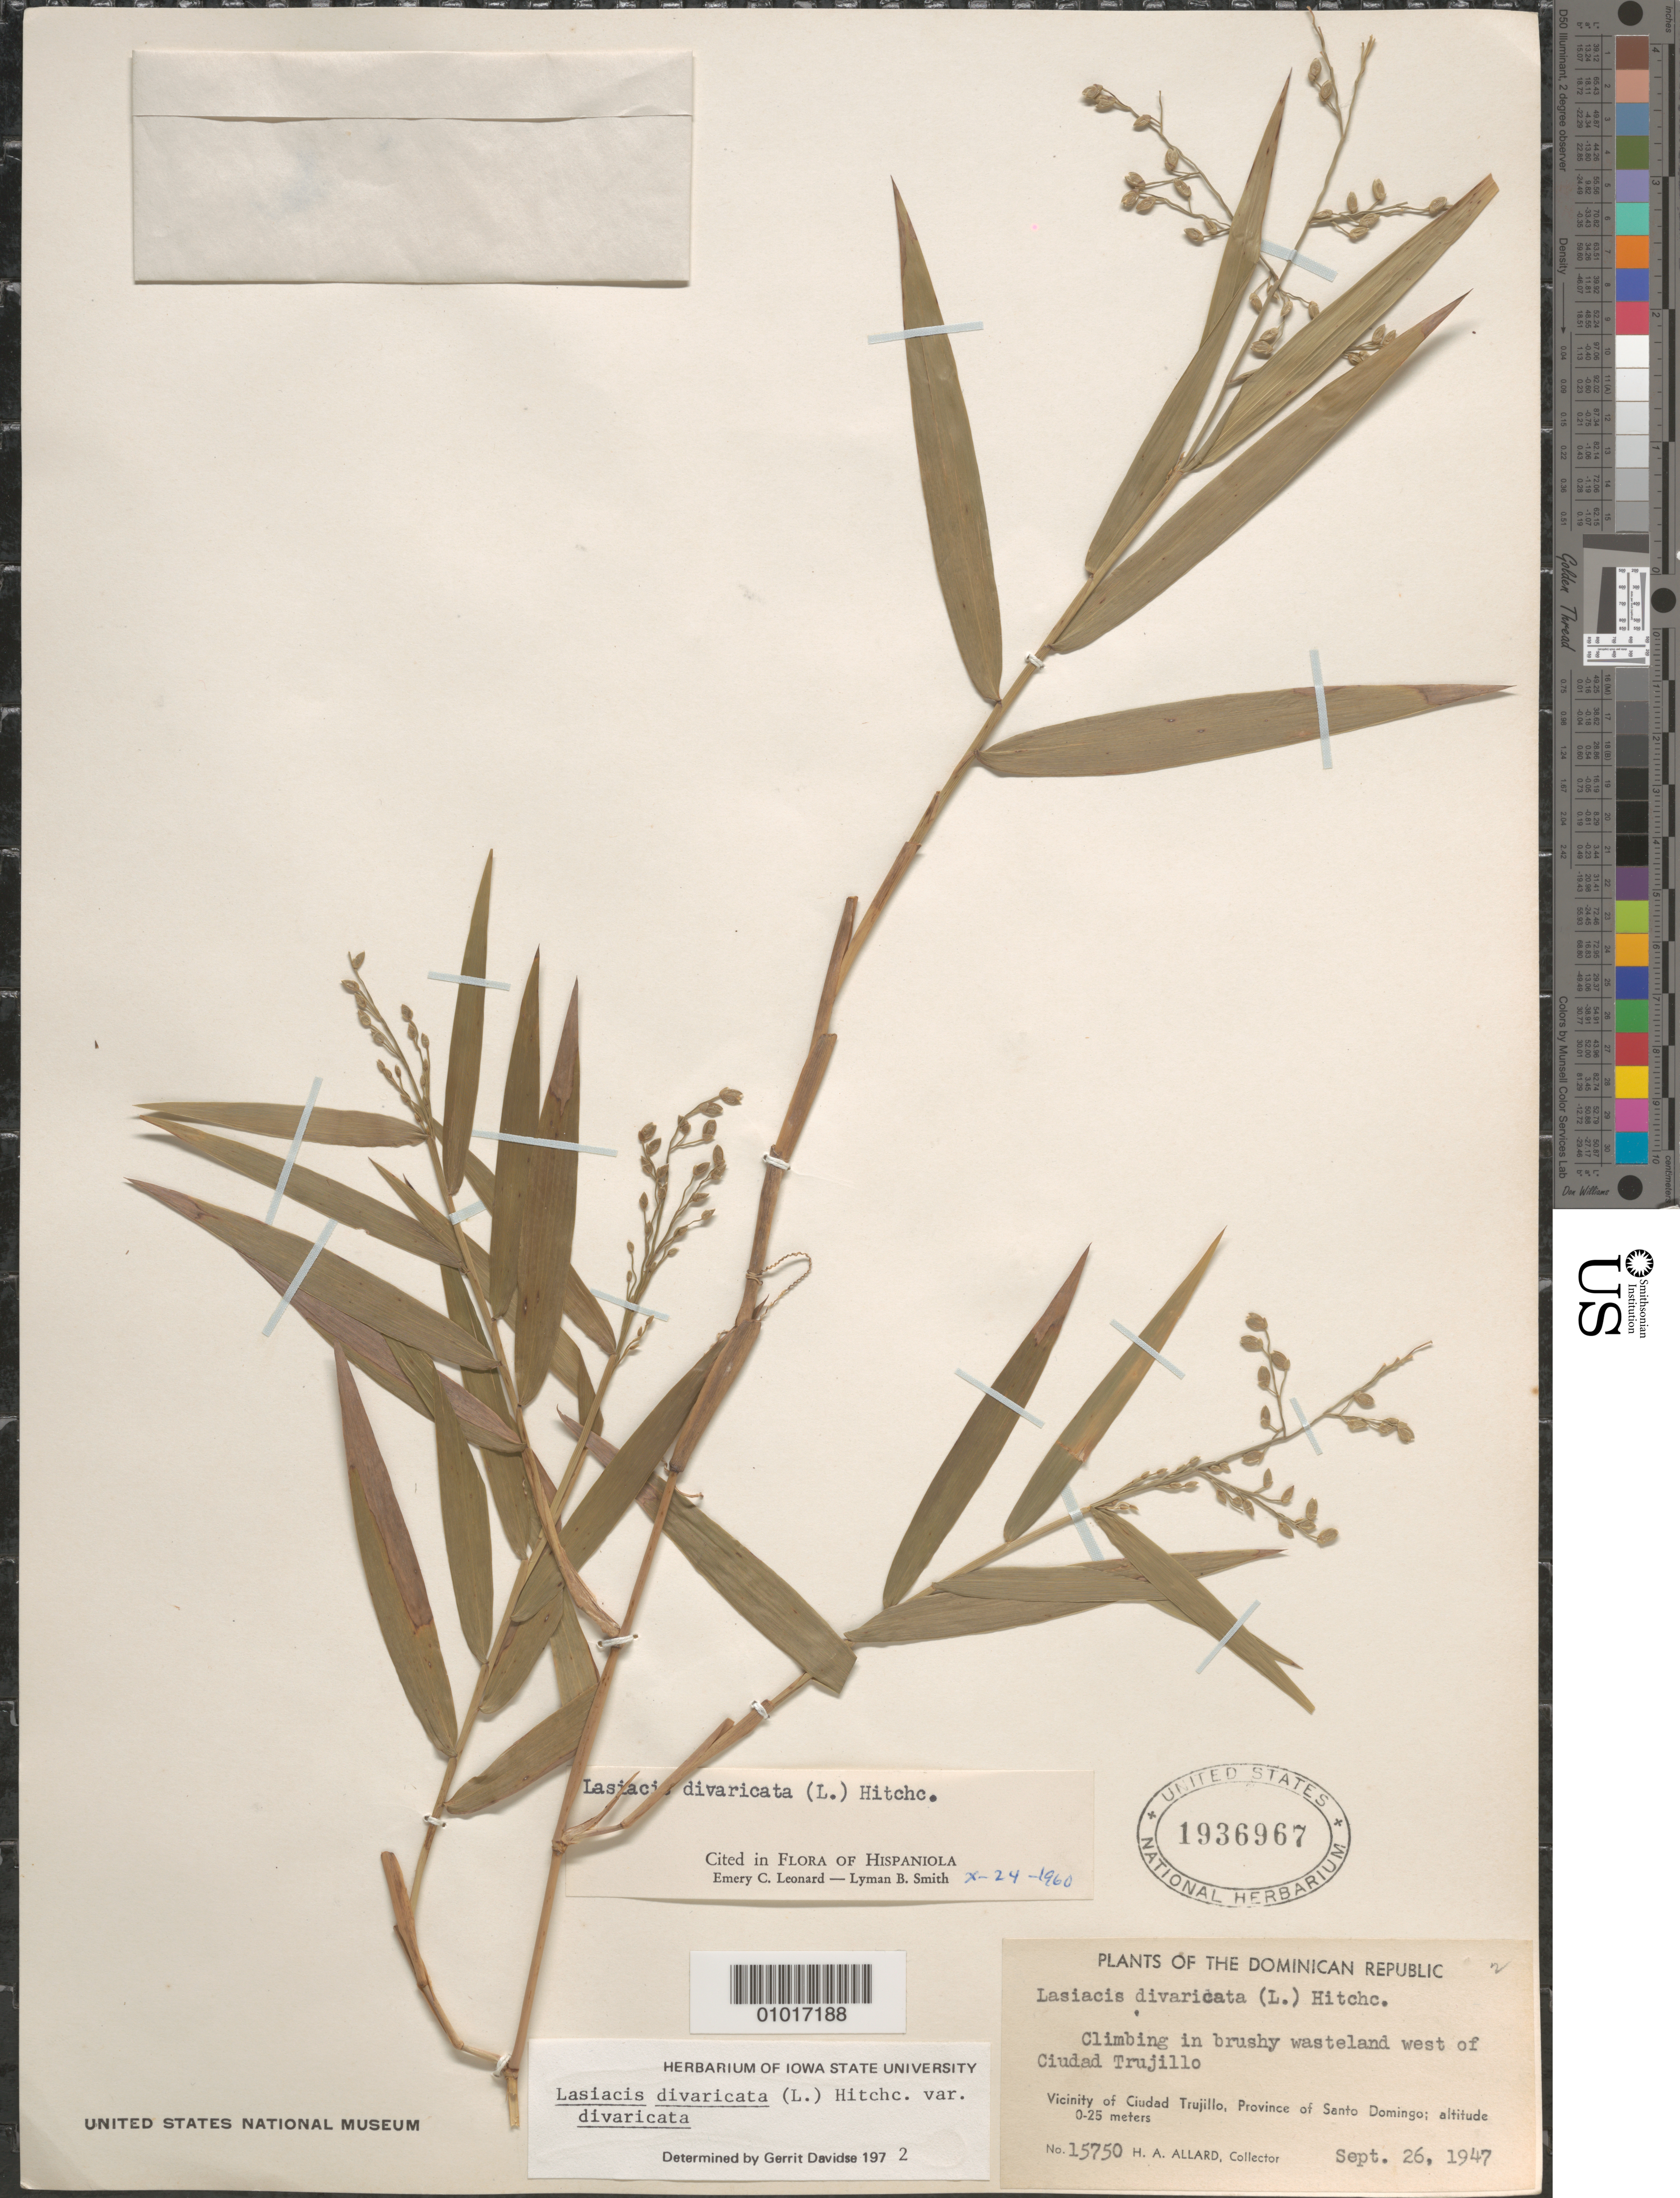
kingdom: Plantae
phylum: Tracheophyta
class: Liliopsida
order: Poales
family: Poaceae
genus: Lasiacis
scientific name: Lasiacis divaricata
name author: (L.) Hitchc.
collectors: H. A. Allard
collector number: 15750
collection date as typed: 26 Sep 1947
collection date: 1947-09-26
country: Dominican Republic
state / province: La Vega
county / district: Santo Domingo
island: Hispaniola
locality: Vicinity of Ciudad Trujillo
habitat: brushy wasteland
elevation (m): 0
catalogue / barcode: US 1936967